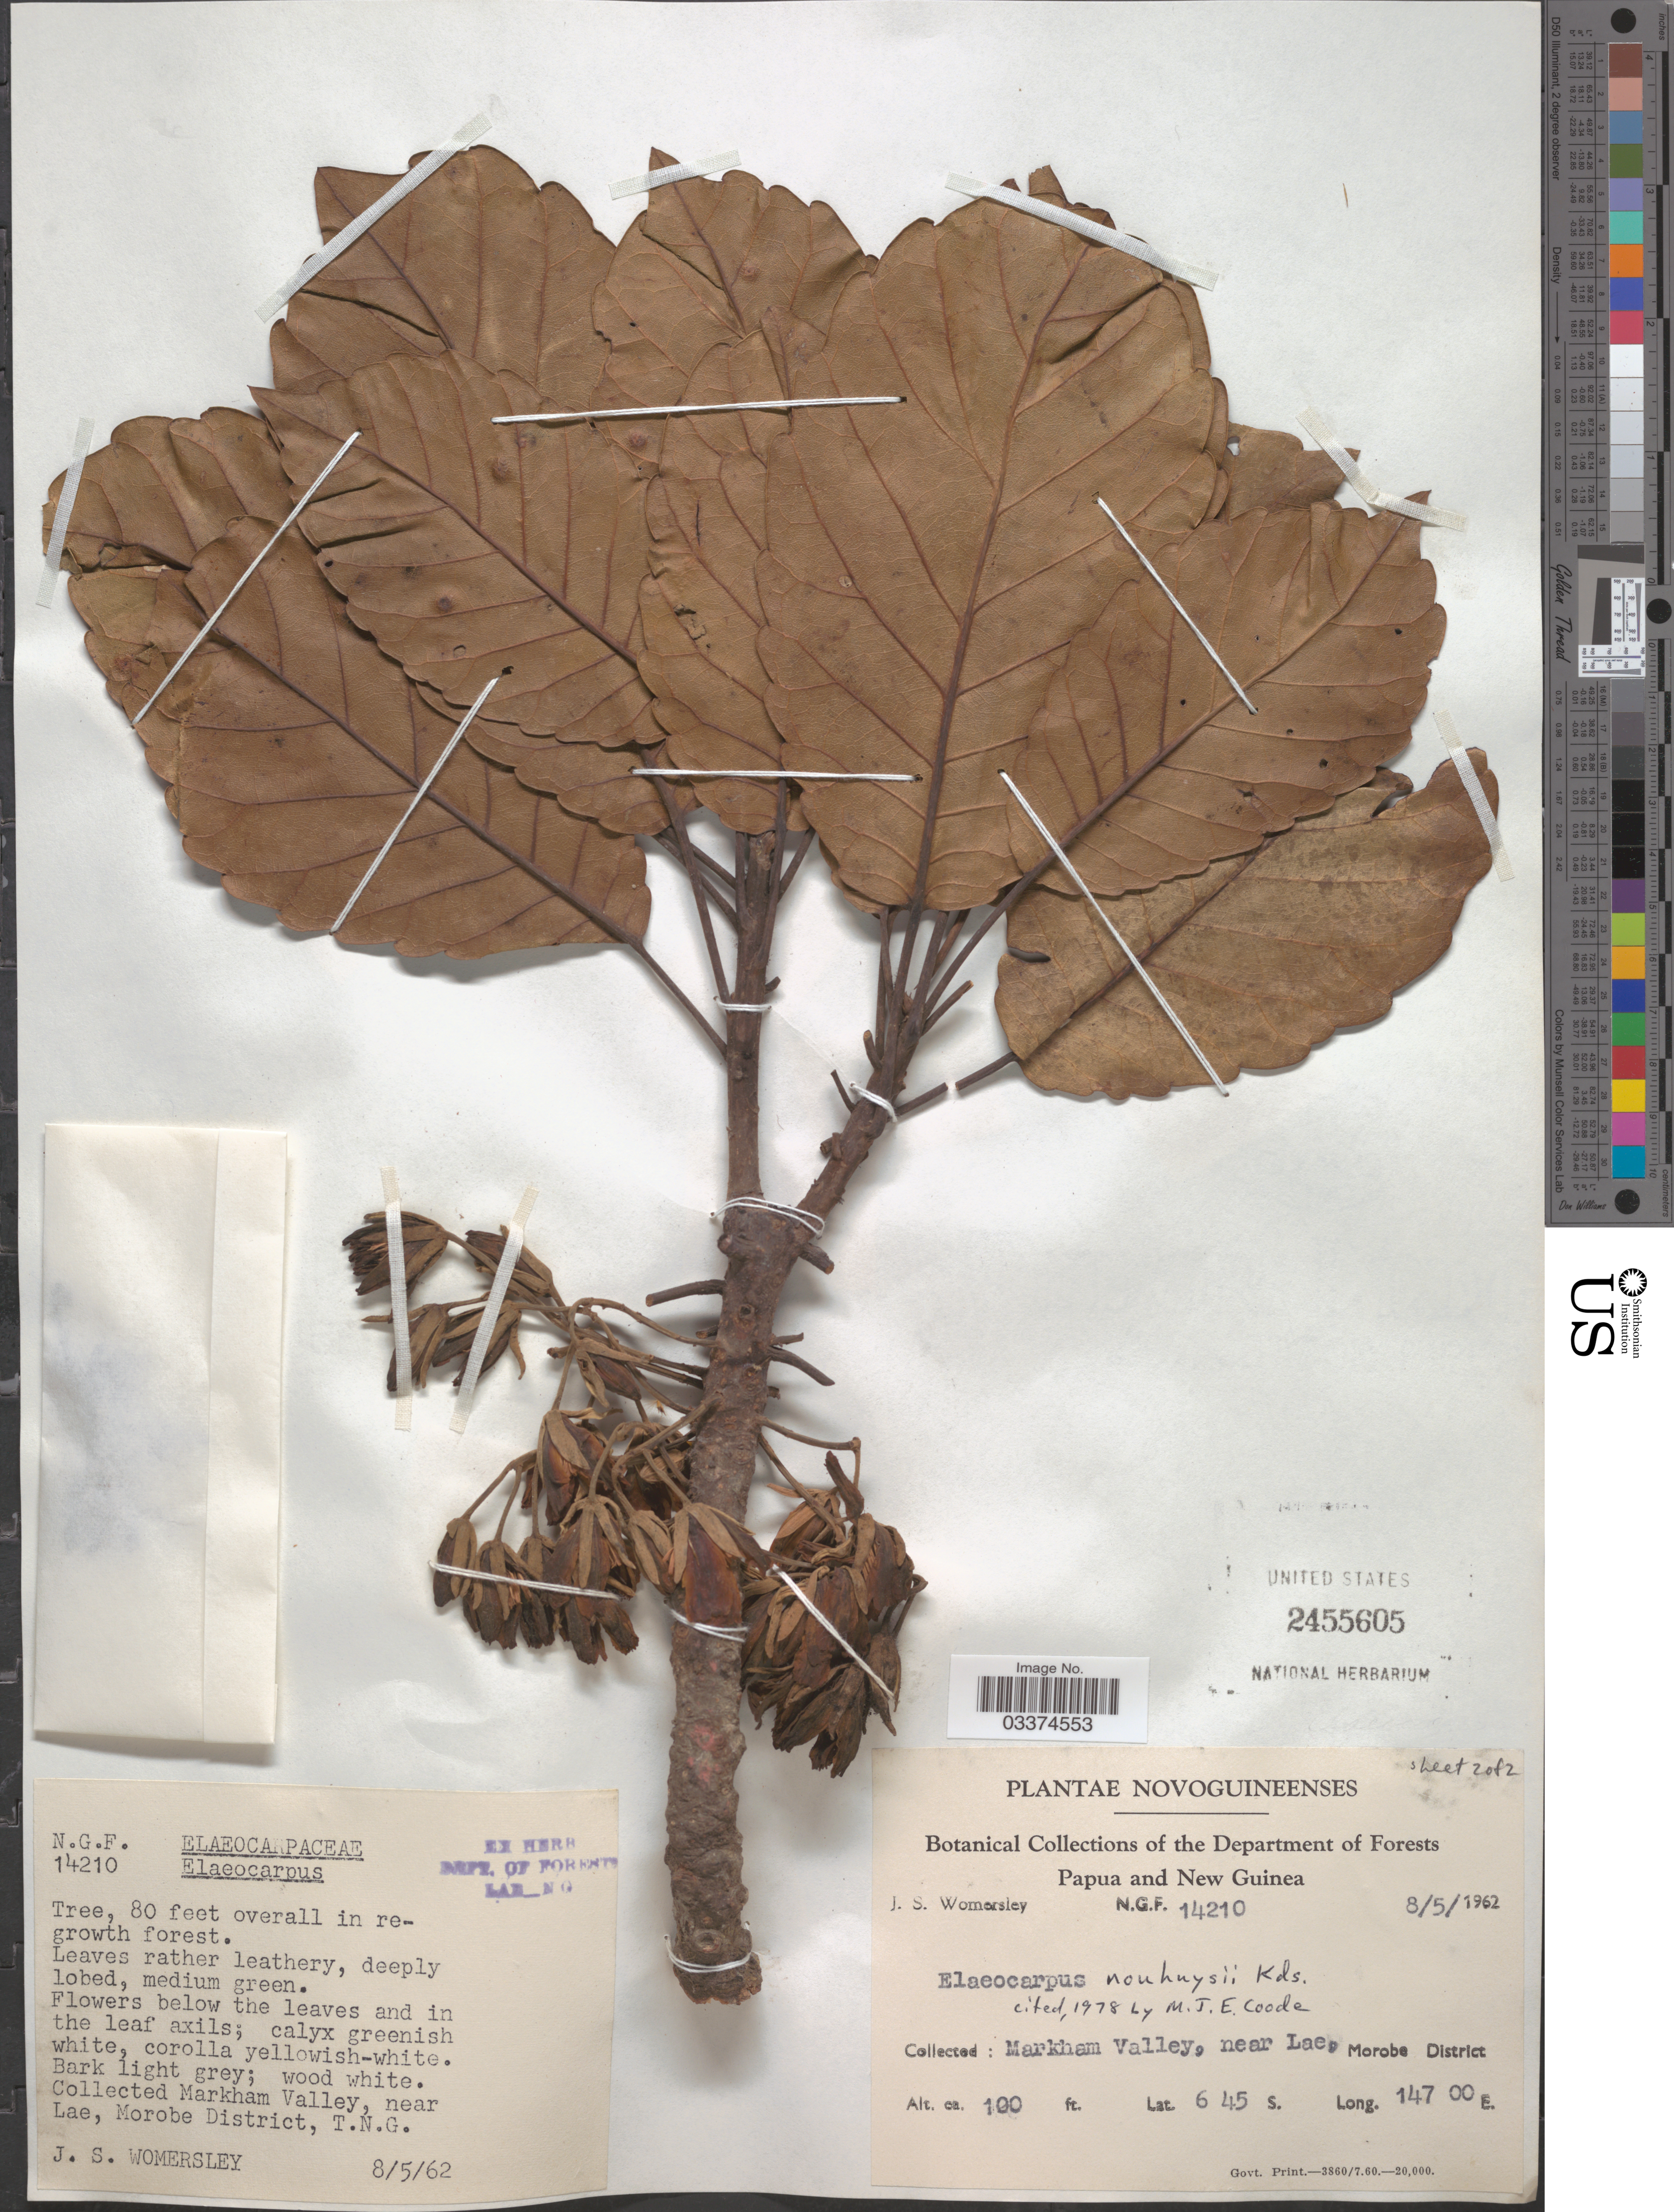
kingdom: Plantae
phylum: Tracheophyta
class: Magnoliopsida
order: Oxalidales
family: Elaeocarpaceae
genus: Elaeocarpus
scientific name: Elaeocarpus nouhuysii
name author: Koord.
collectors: J. S. Womersley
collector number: NGF14210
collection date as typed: Transcribed d/m/y: 8/5/62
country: Papua New Guinea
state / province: Morobe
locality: Novoguineenses, Markham Valley, near Lae, Morobe District, T.N.G.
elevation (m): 30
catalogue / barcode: US 2455605